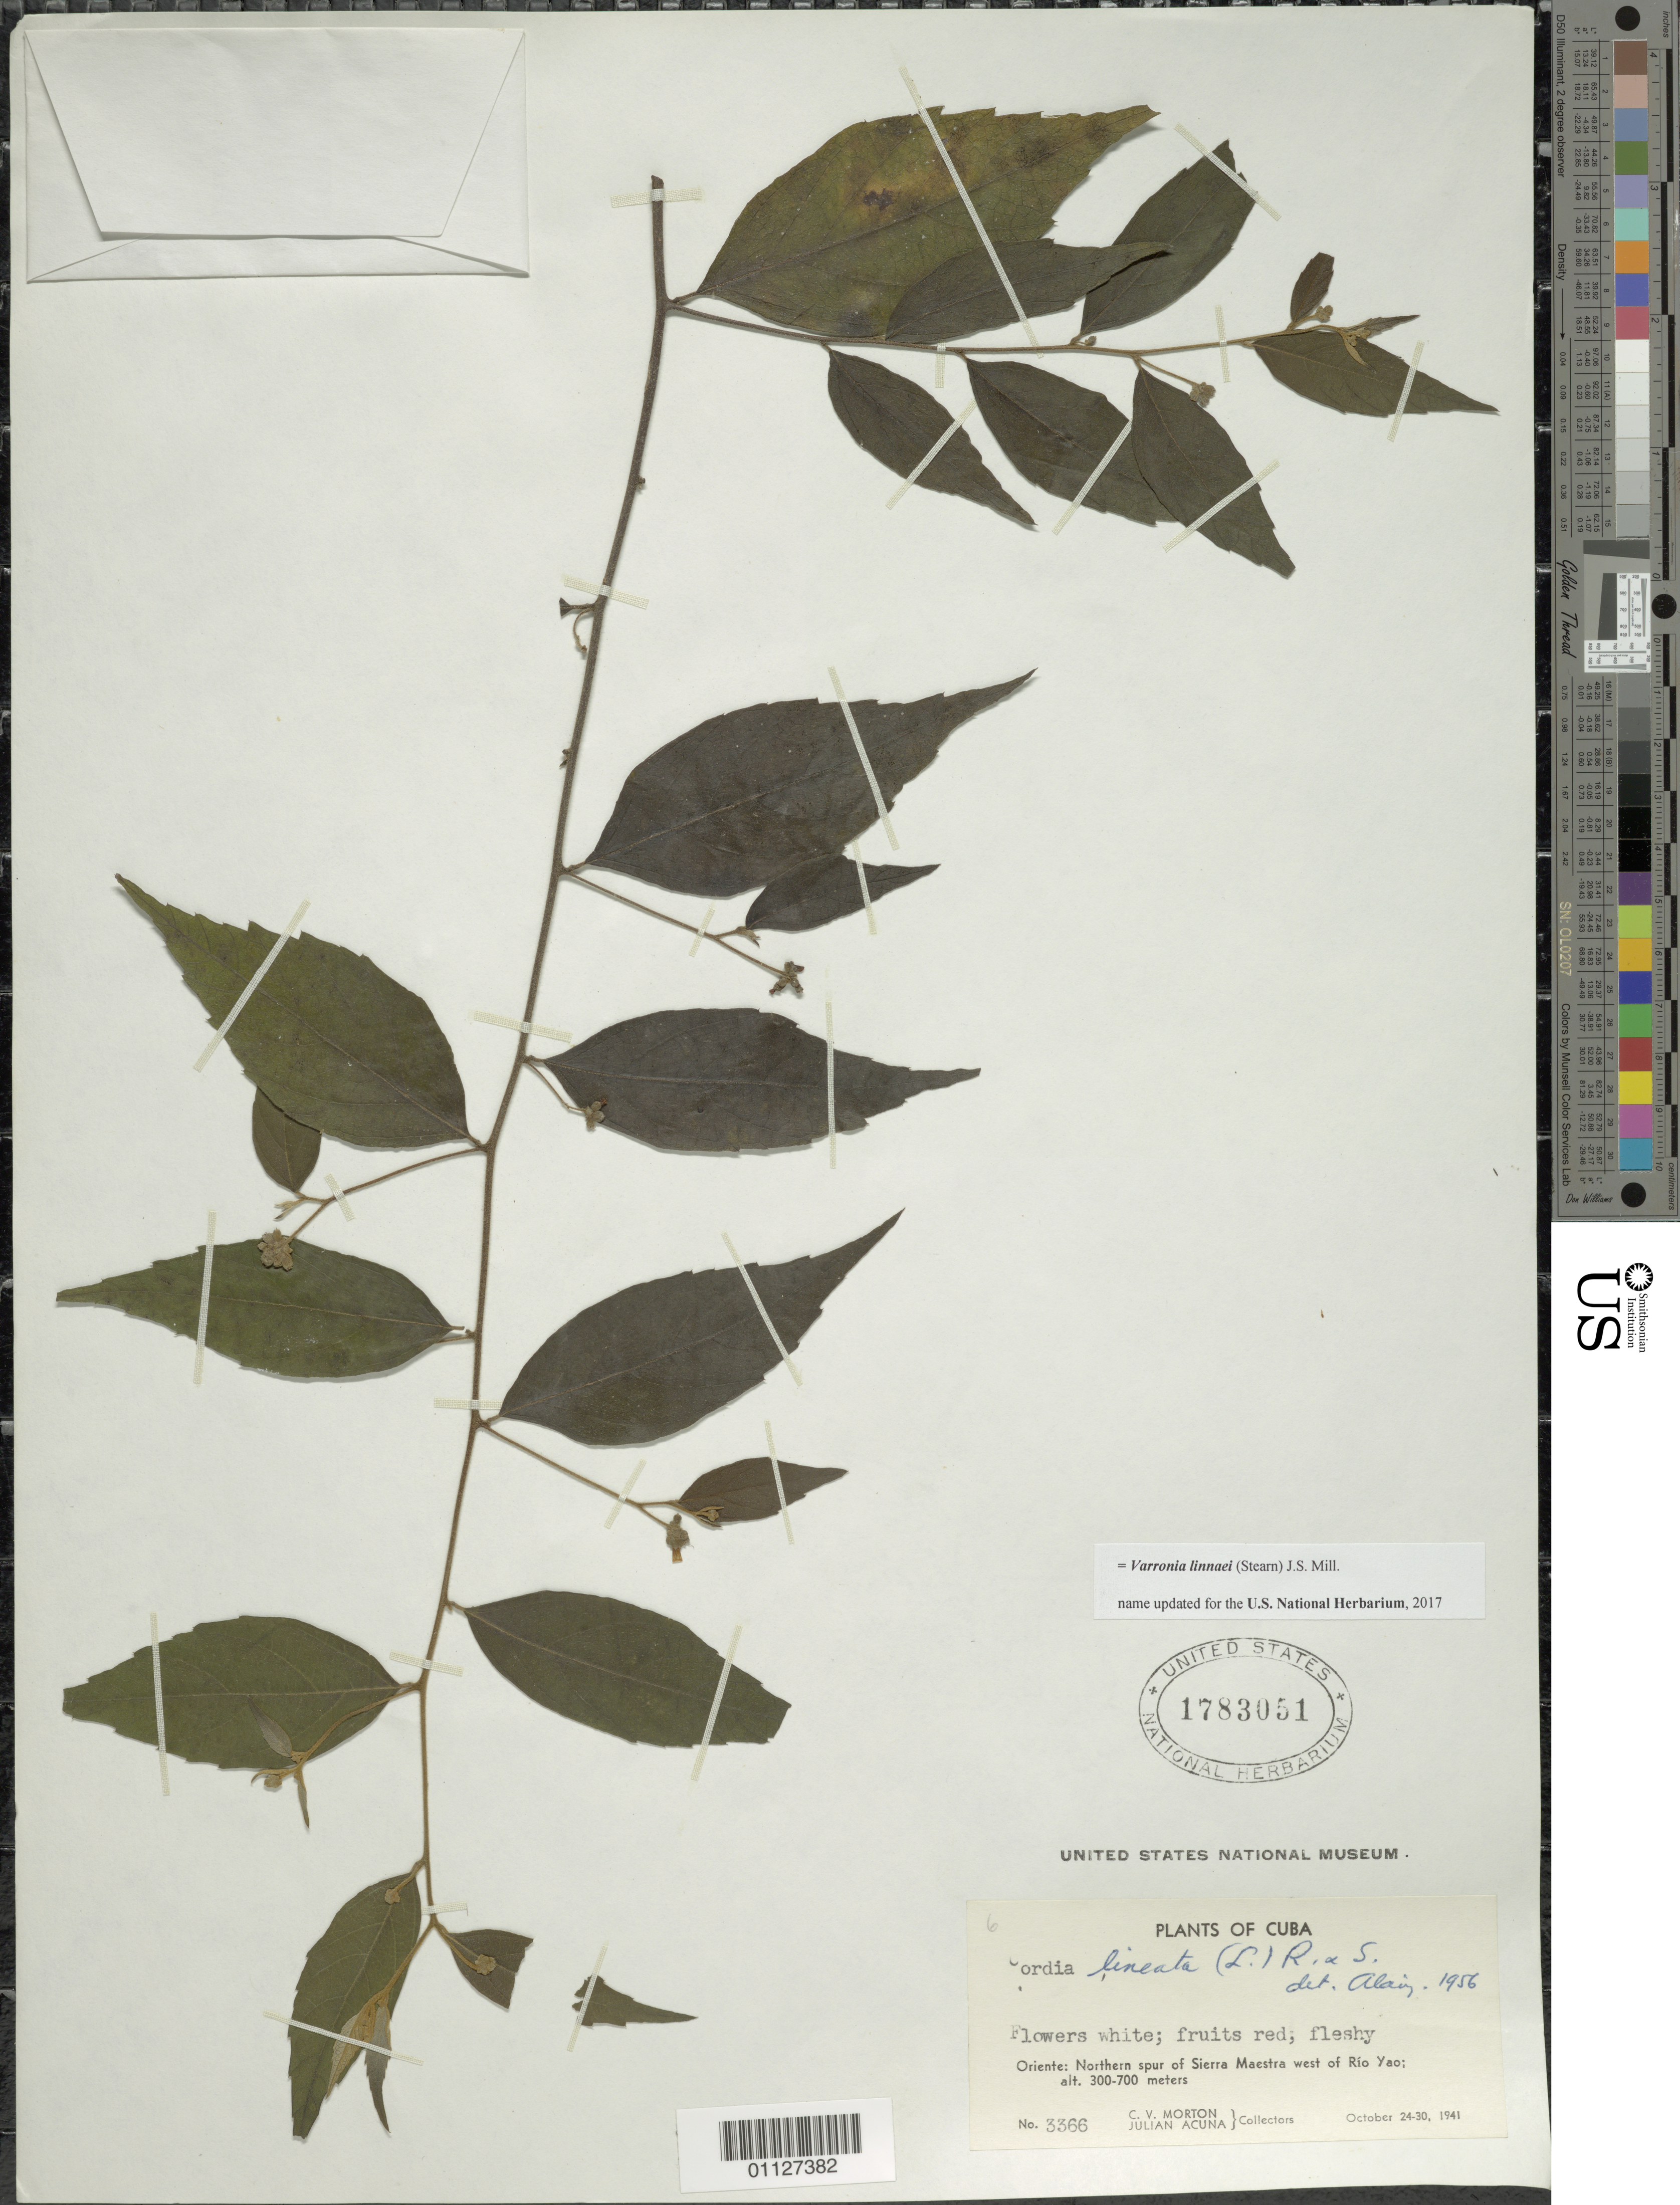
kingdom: Plantae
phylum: Tracheophyta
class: Magnoliopsida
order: Boraginales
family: Cordiaceae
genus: Varronia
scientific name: Varronia linnaei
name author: (Stearn) J.S. Mill.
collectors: C. V. Morton & J. Acuña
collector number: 3366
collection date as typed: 24 Oct 1941 to 30 Oct 1941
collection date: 1941-10-24/1941-10-30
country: Cuba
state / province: Oriente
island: Cuba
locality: N spur of Sierra Maestra W of Río Yao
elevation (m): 300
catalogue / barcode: US 1783051